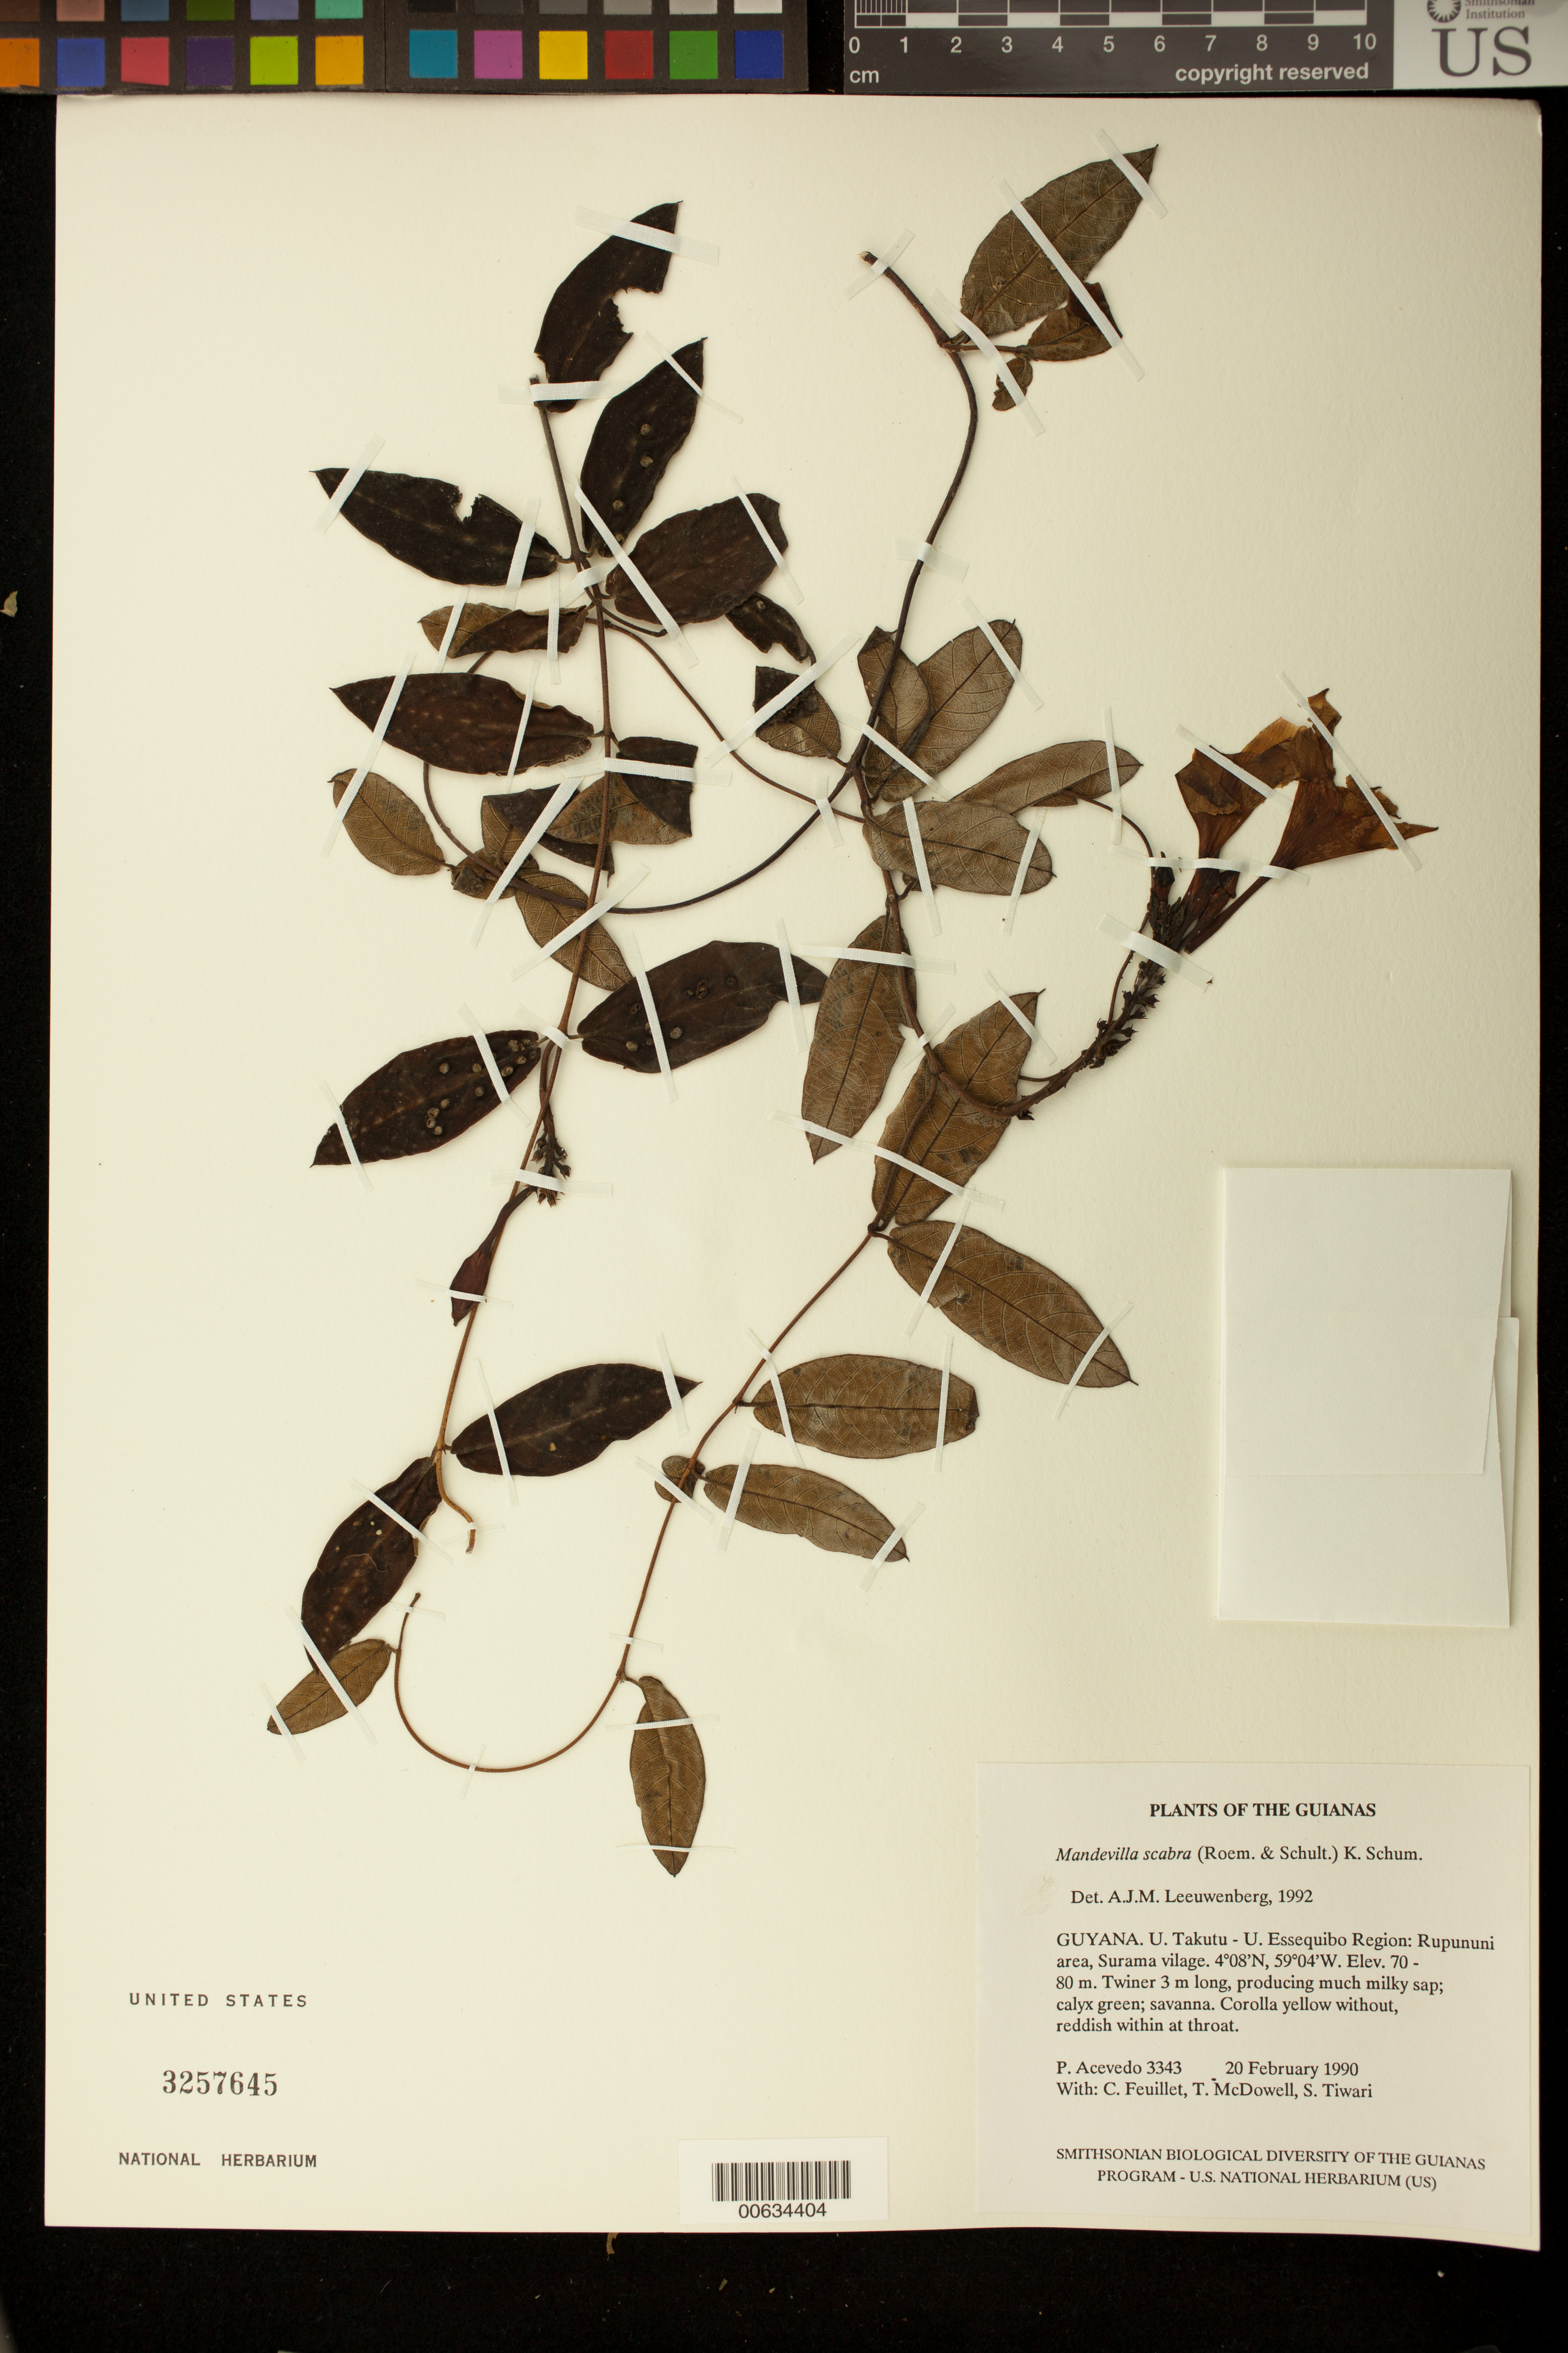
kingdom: Plantae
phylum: Tracheophyta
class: Magnoliopsida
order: Gentianales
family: Apocynaceae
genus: Mandevilla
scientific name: Mandevilla scabra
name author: (Hoffmanns. ex Roem. & Schult.) K. Schum.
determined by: Leeuwenberg, A. J. M.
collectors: P. Acevedo-Rodr., C. Feuillet, T. McDowell & S. Tiwari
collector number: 3343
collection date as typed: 20 Feb 1990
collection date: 1990-02-20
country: Guyana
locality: U. Takutu - U. Essequibo. Rupununi area, Surama vilage.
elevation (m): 70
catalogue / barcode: US 3257645